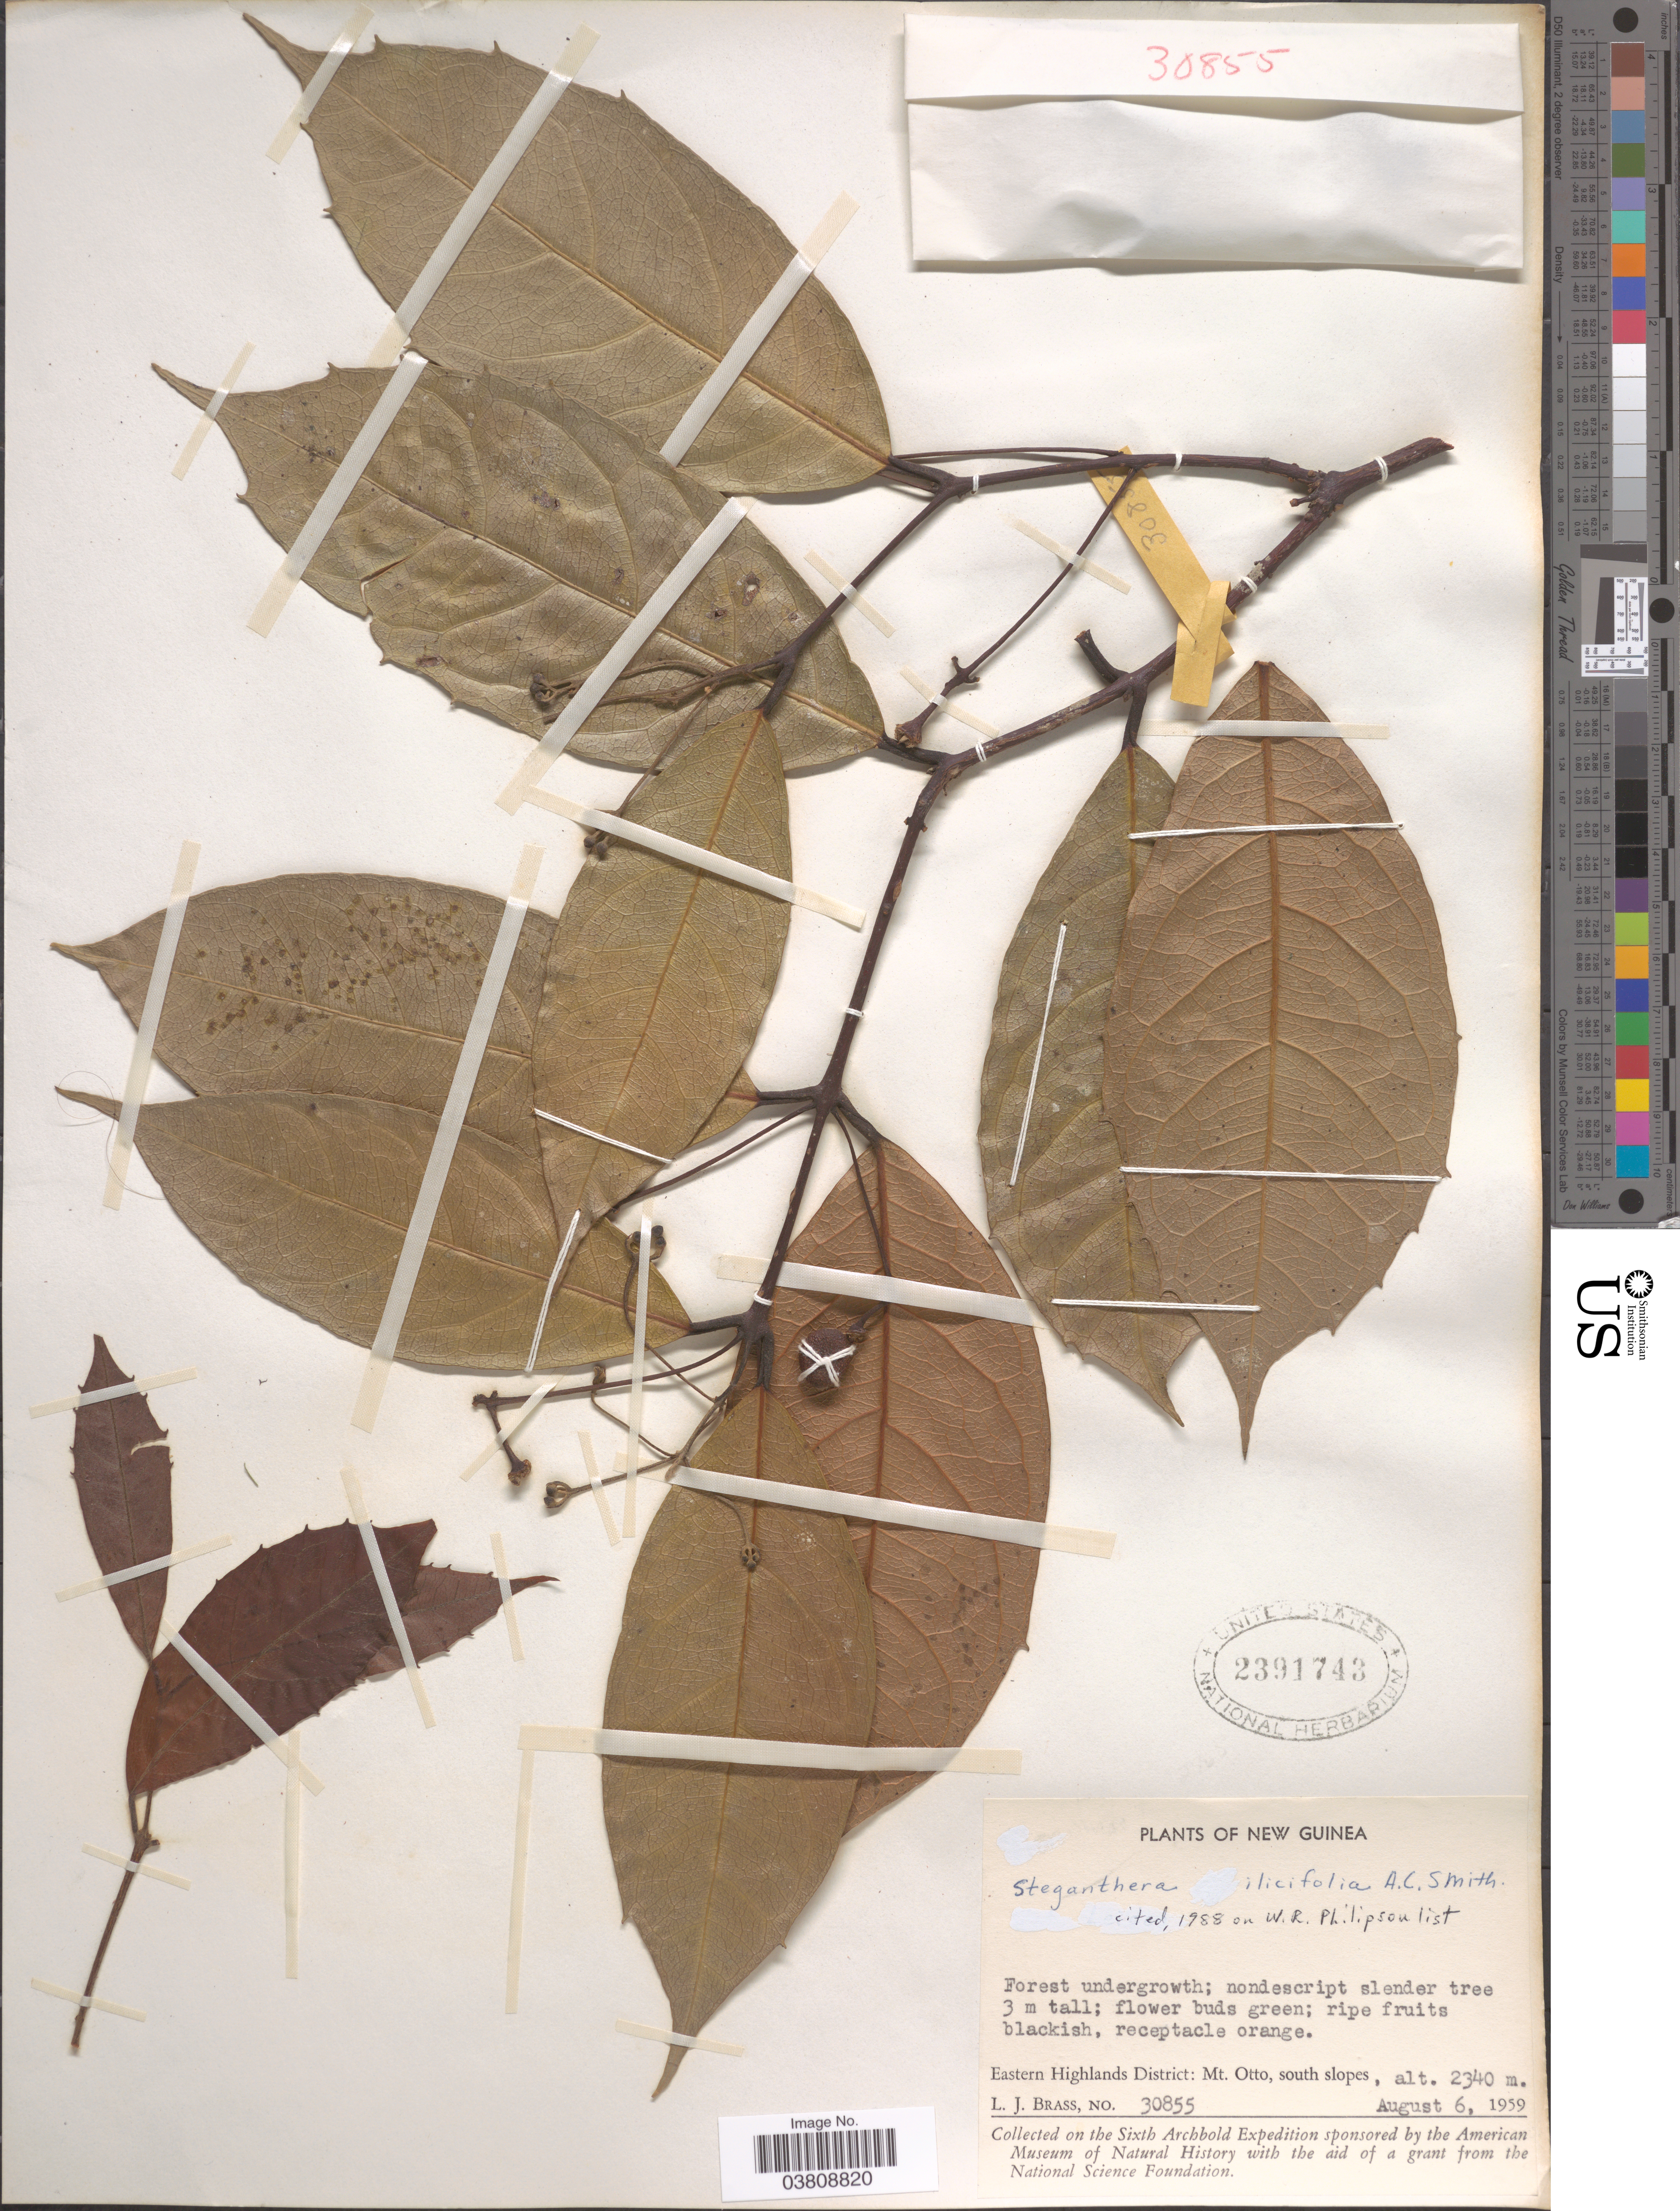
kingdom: Plantae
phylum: Tracheophyta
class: Magnoliopsida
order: Laurales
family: Monimiaceae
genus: Steganthera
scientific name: Steganthera ilicifolia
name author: A.C. Sm.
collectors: L. J. Brass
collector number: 30855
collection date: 1959-08-06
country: Papua New Guinea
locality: New Guinea. Eastern Highlands District: Mt. Otto, south slopes.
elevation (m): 2340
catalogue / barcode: US 2391743